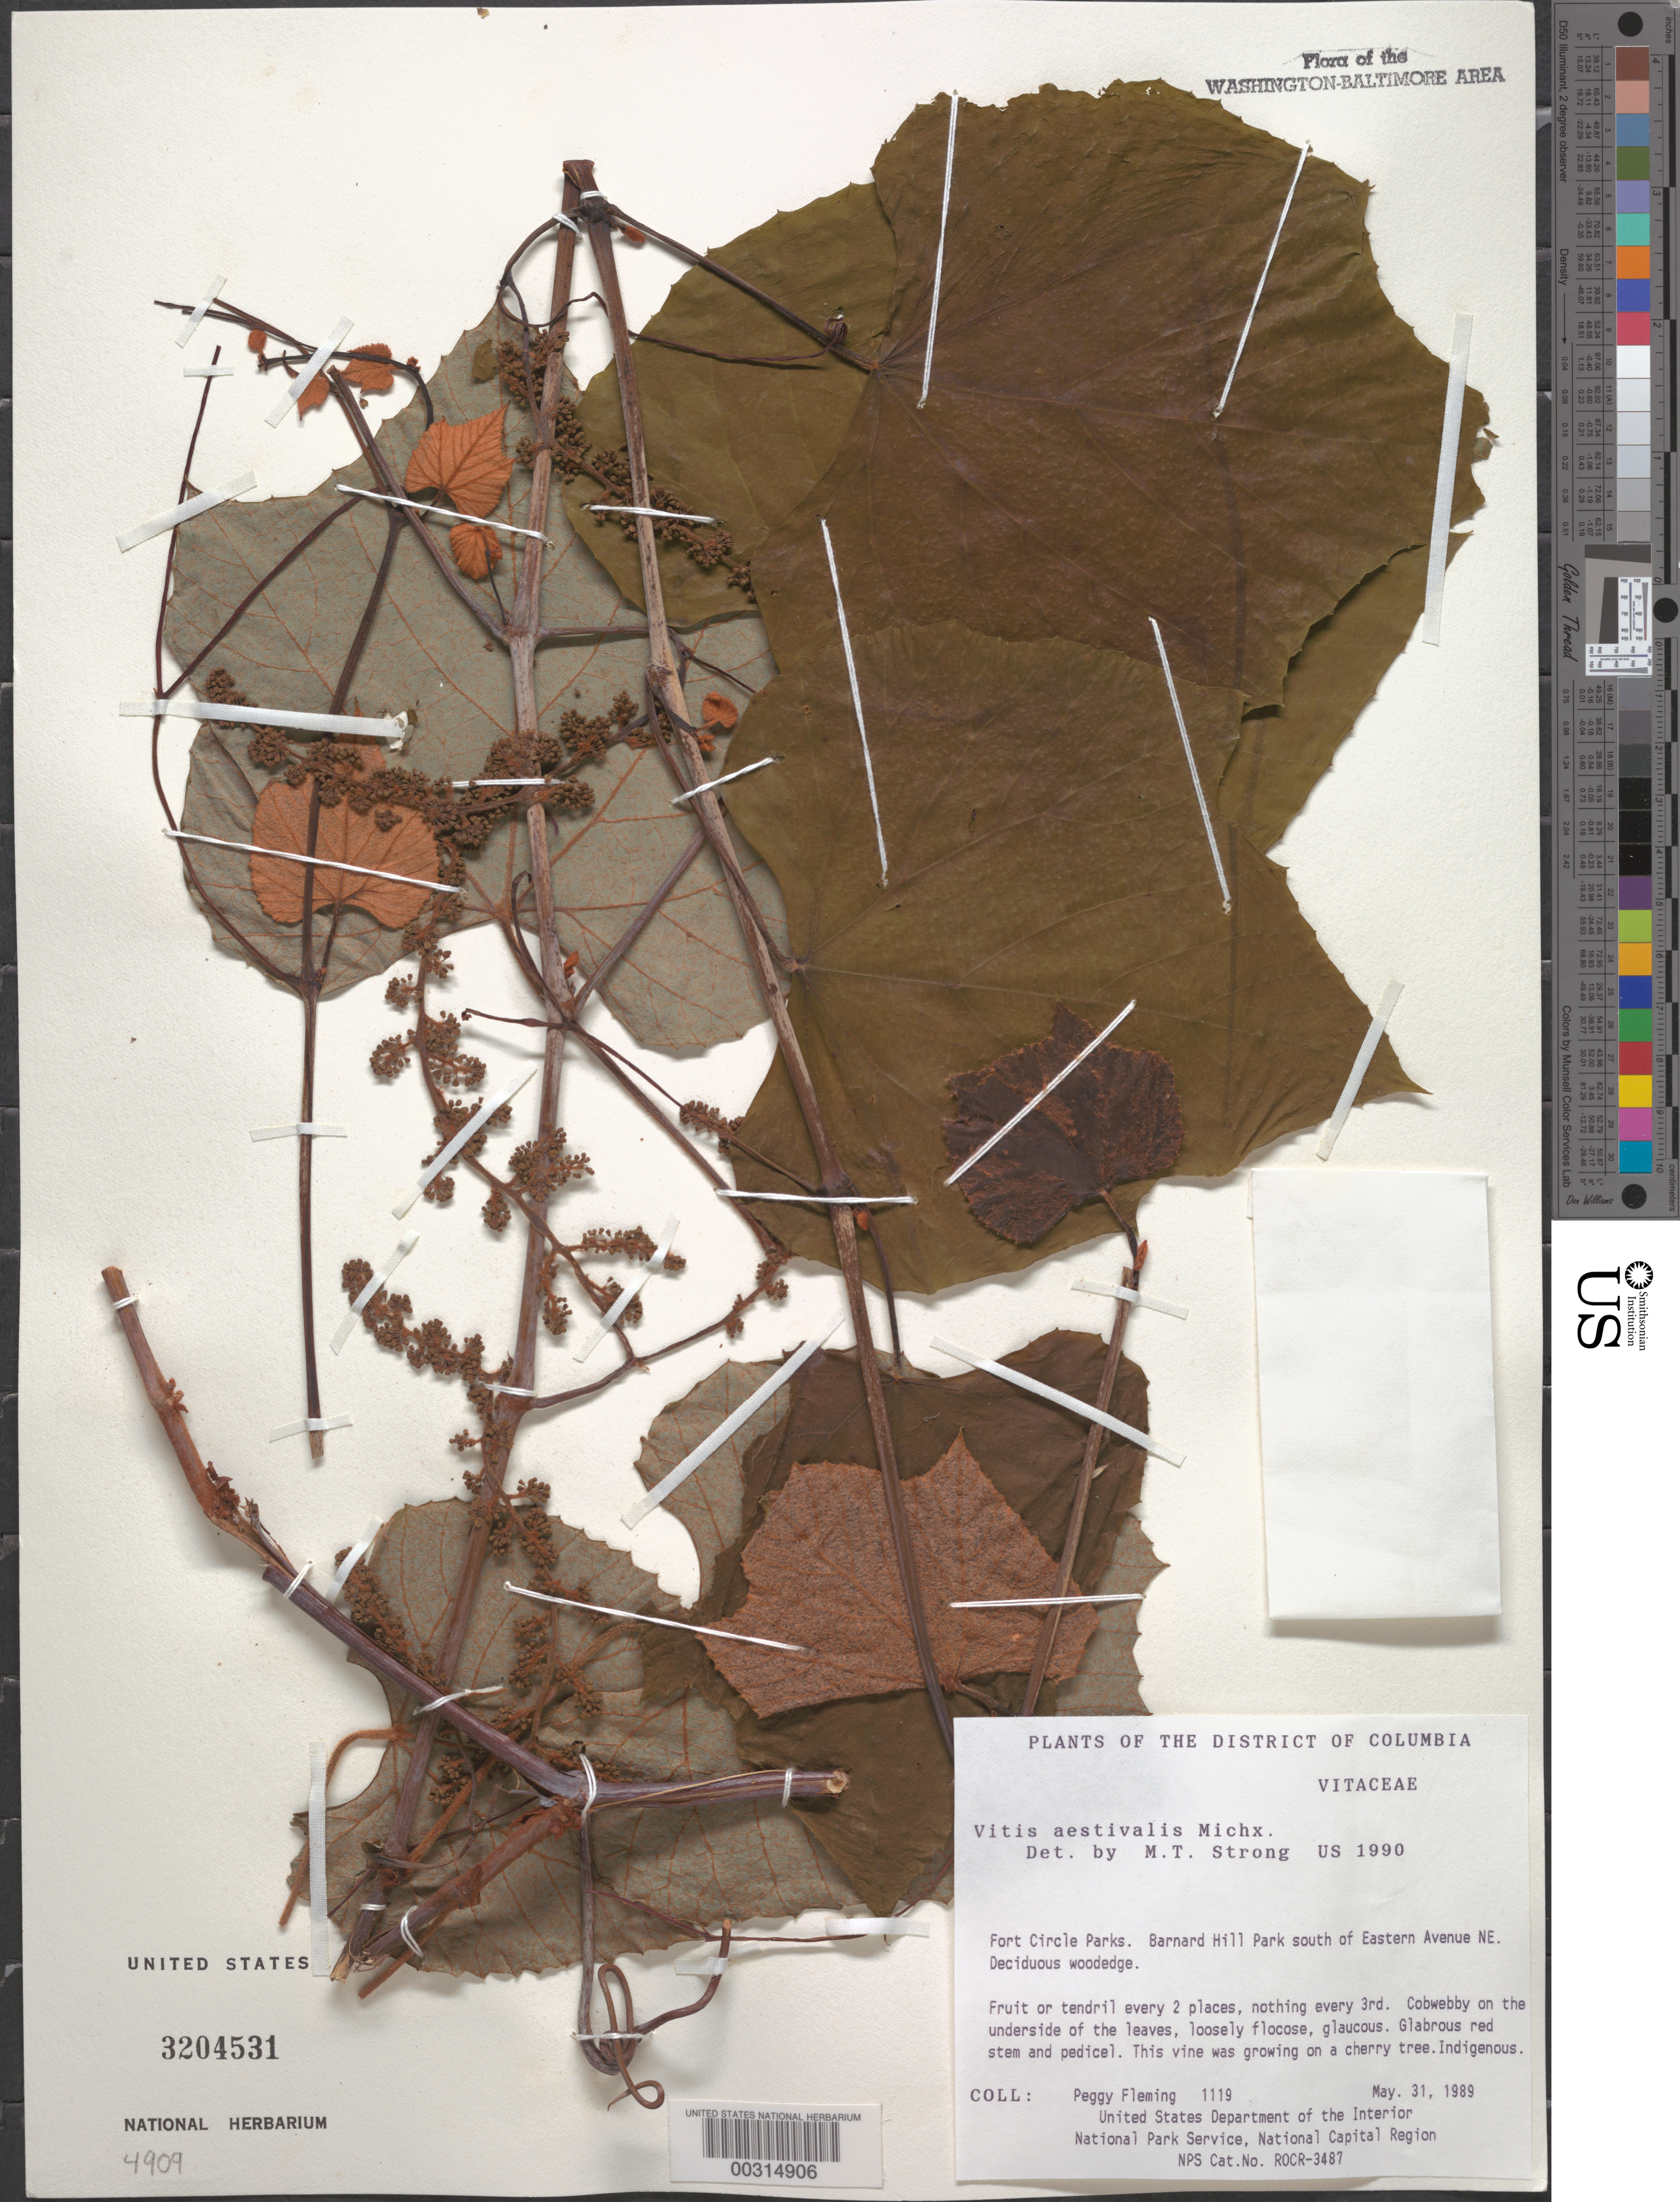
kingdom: Plantae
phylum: Tracheophyta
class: Magnoliopsida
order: Vitales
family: Vitaceae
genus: Vitis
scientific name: Vitis aestivalis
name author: Michx.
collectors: P. Fleming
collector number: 1119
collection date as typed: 31 May 1989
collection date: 1989-05-31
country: United States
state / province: District of Columbia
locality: Fort Circle Parks, Barnard Hill Park S of Eastern Ave NE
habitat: Deciduous wood edge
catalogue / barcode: US 3204531